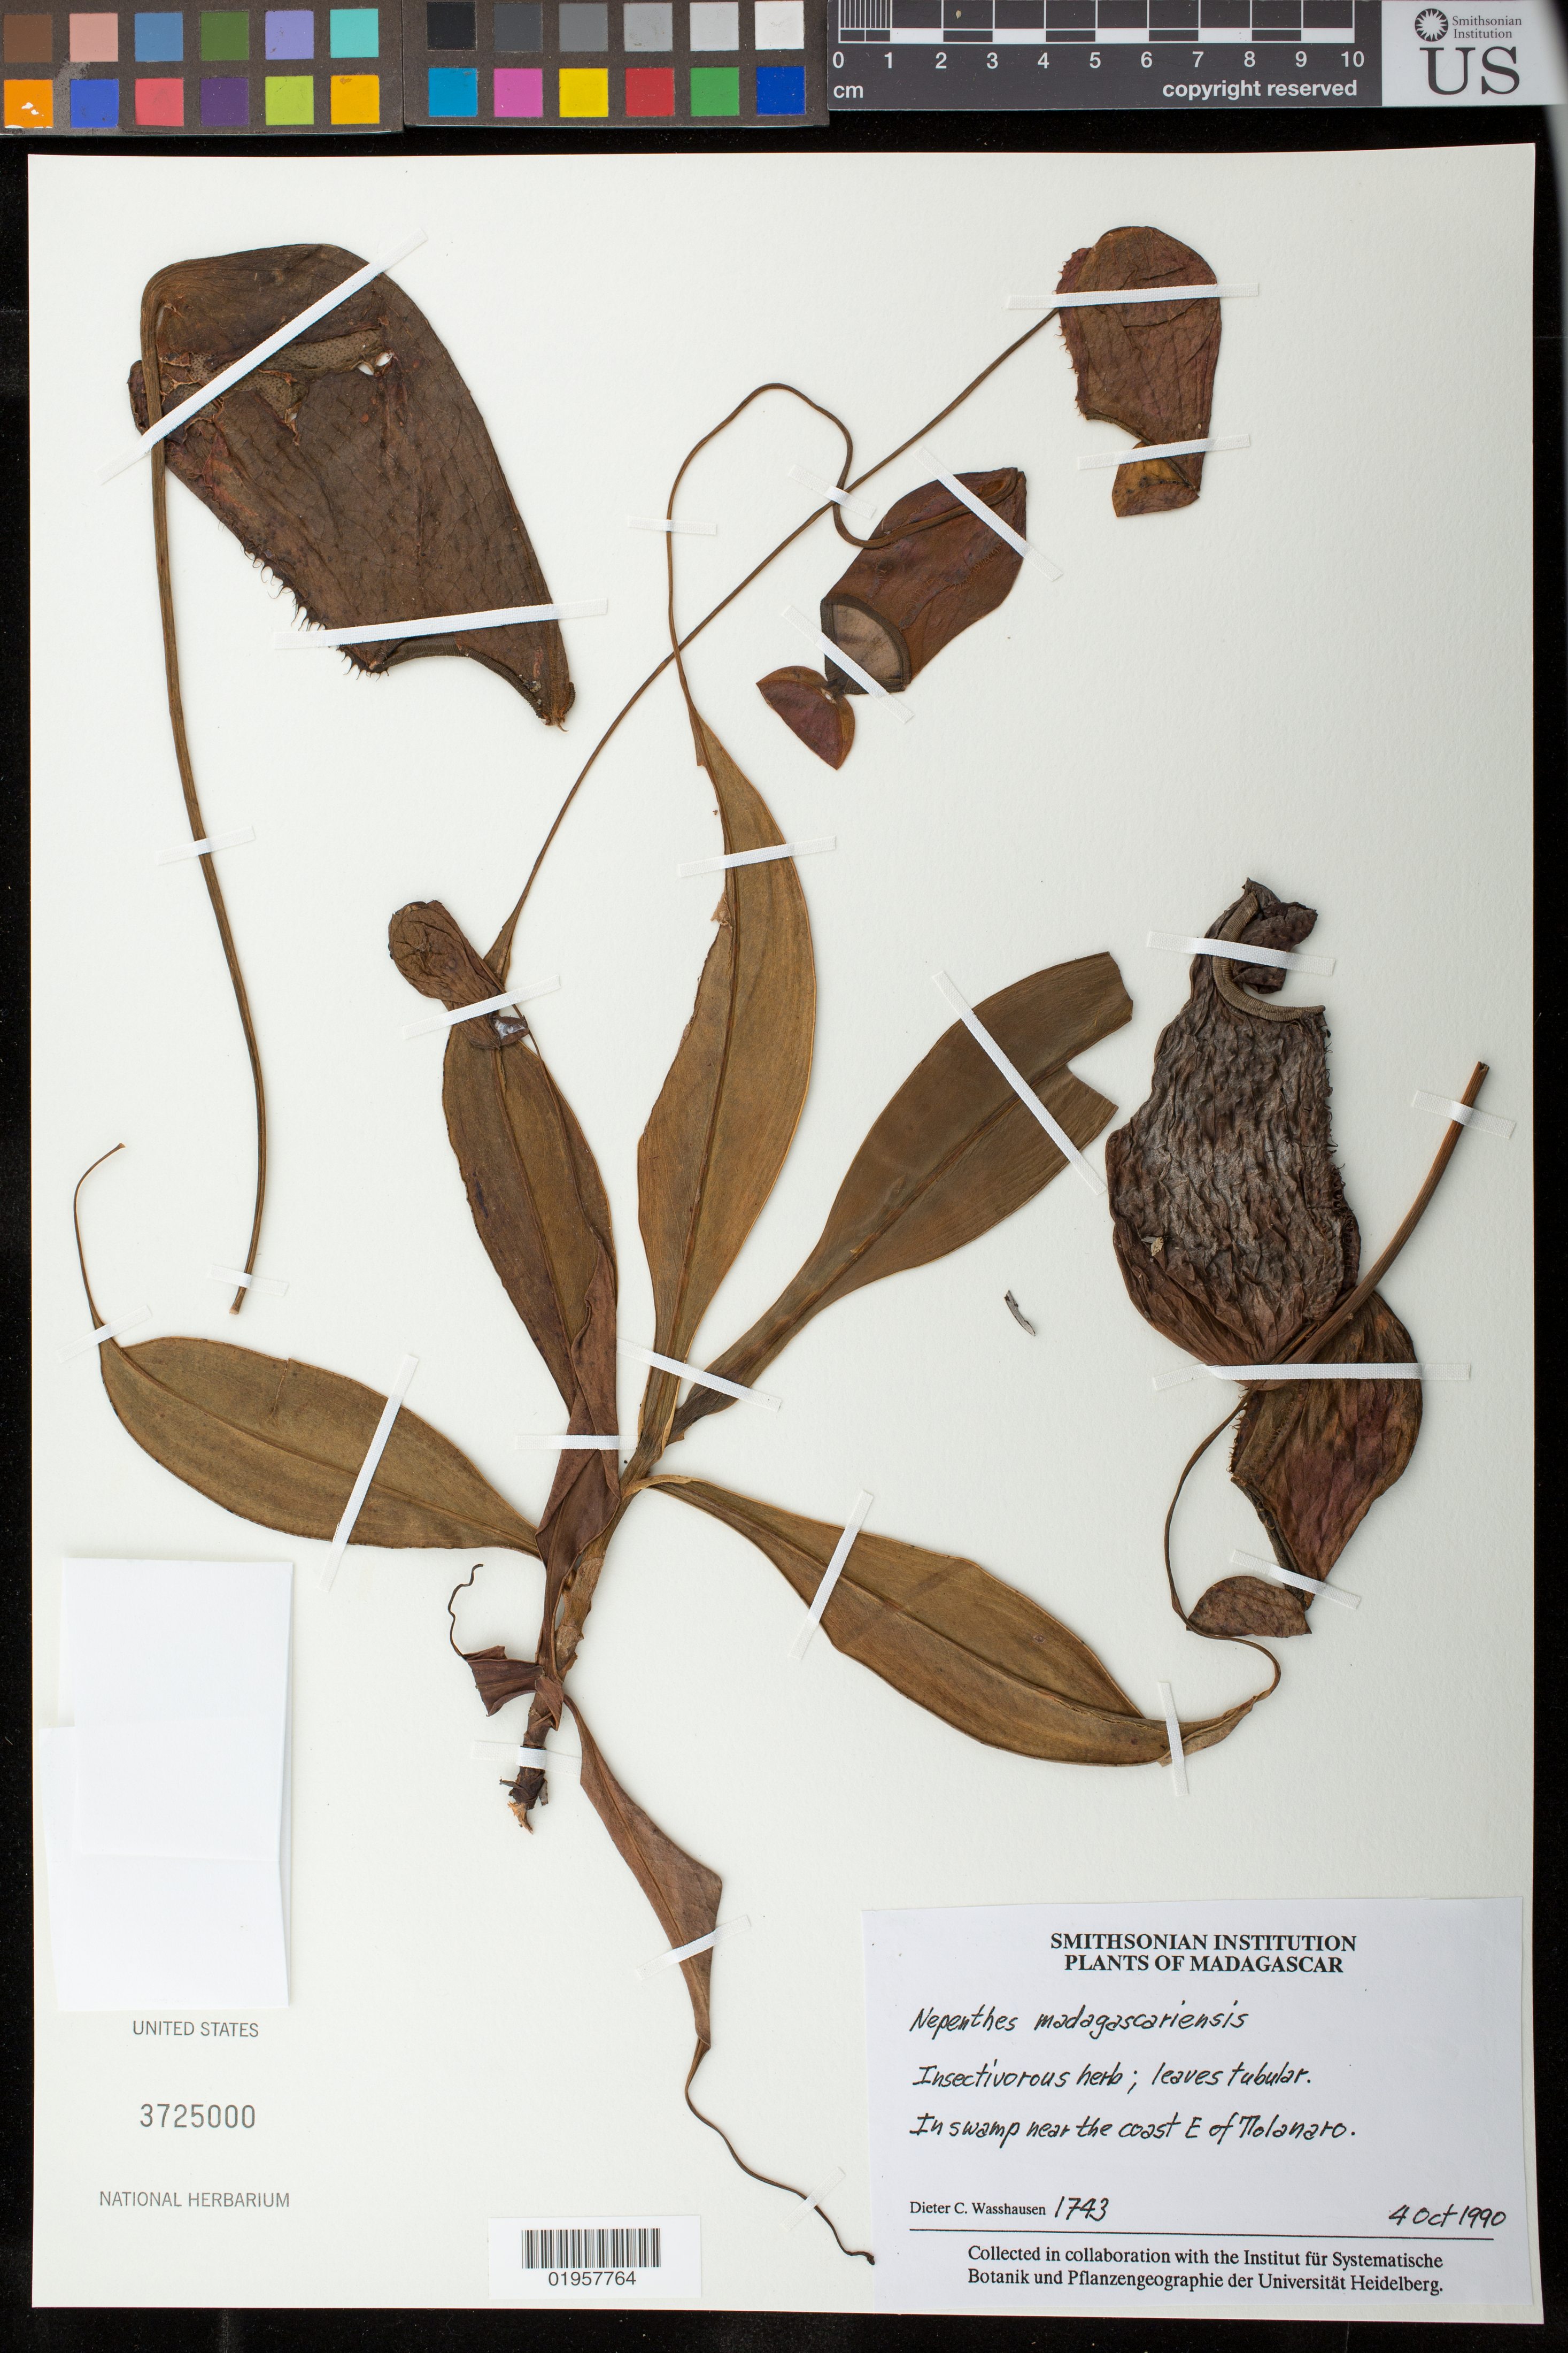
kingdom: Plantae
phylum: Tracheophyta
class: Magnoliopsida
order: Caryophyllales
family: Nepenthaceae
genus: Nepenthes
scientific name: Nepenthes madagascariensis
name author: Poir.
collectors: D. C. Wasshausen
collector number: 1743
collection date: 1990-10-04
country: Madagascar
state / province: Anosy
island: Madagascar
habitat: In swamp near the coast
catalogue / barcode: US 3725000